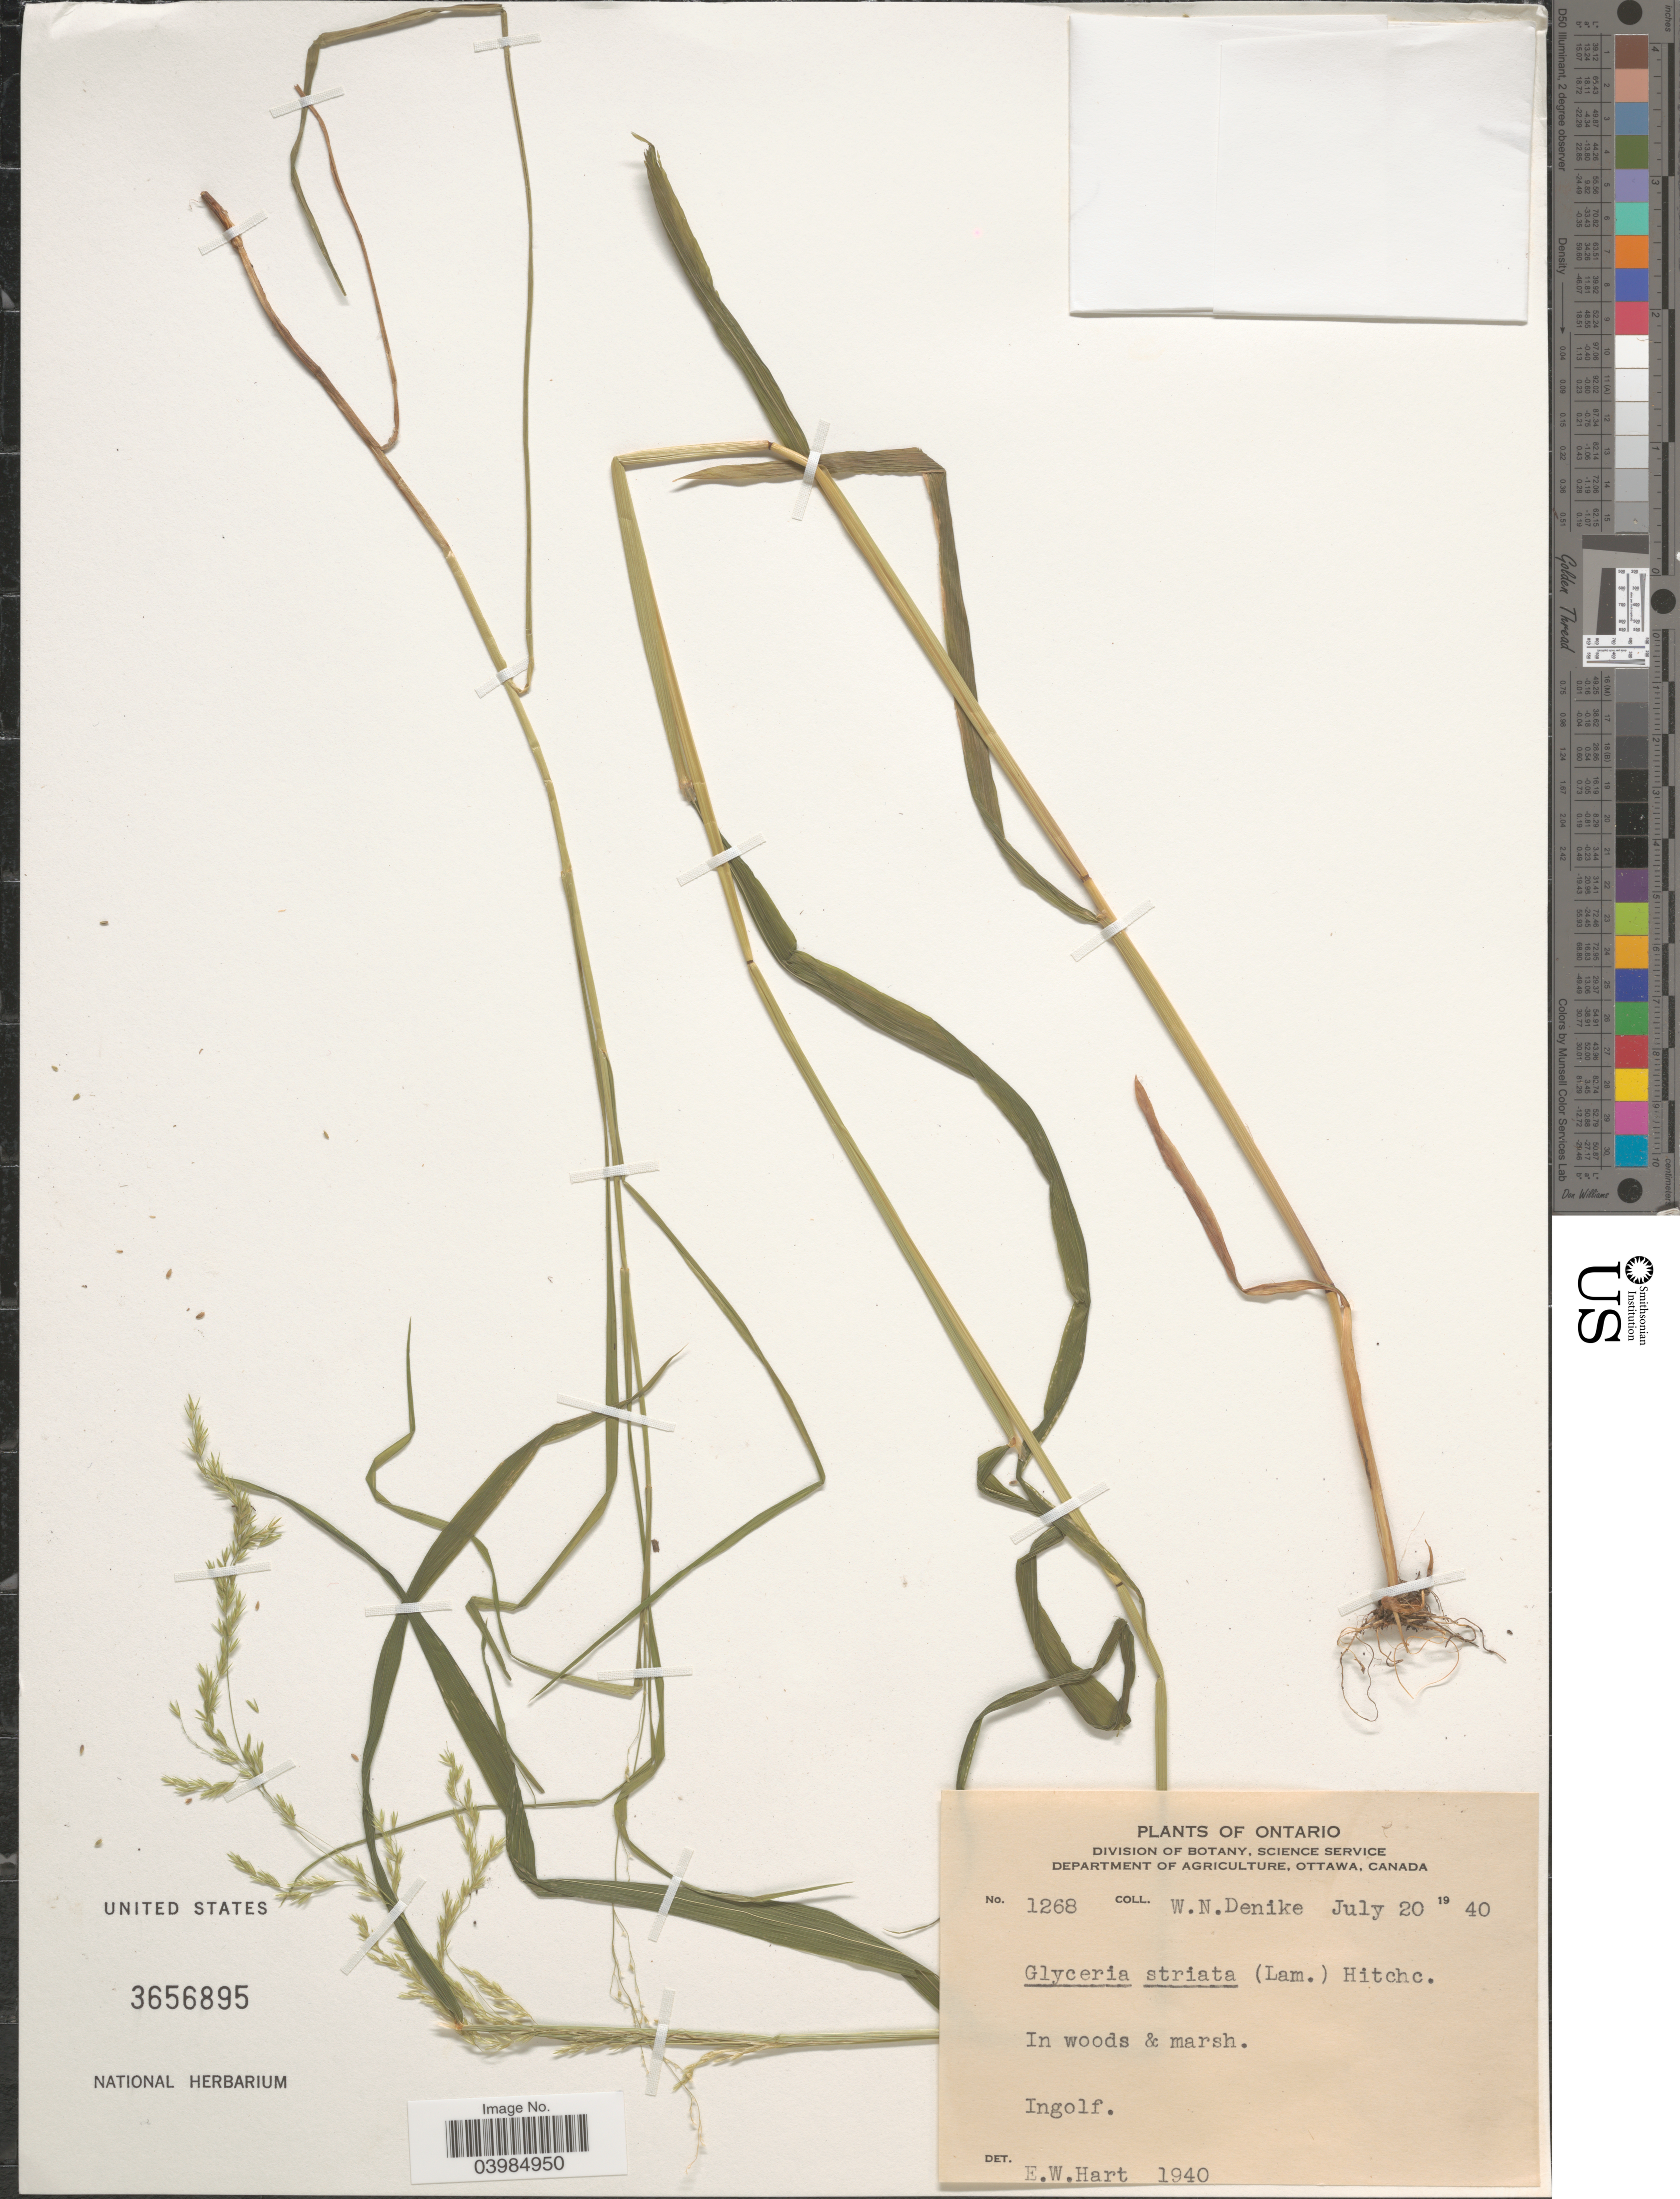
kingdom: Plantae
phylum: Tracheophyta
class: Liliopsida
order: Poales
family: Poaceae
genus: Glyceria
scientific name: Glyceria striata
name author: (Lam.) Hitchc.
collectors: W. Denike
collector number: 1268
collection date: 1940-07-20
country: Canada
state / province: Ontario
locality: In woods & marsh. Ingolf.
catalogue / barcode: US 3656895